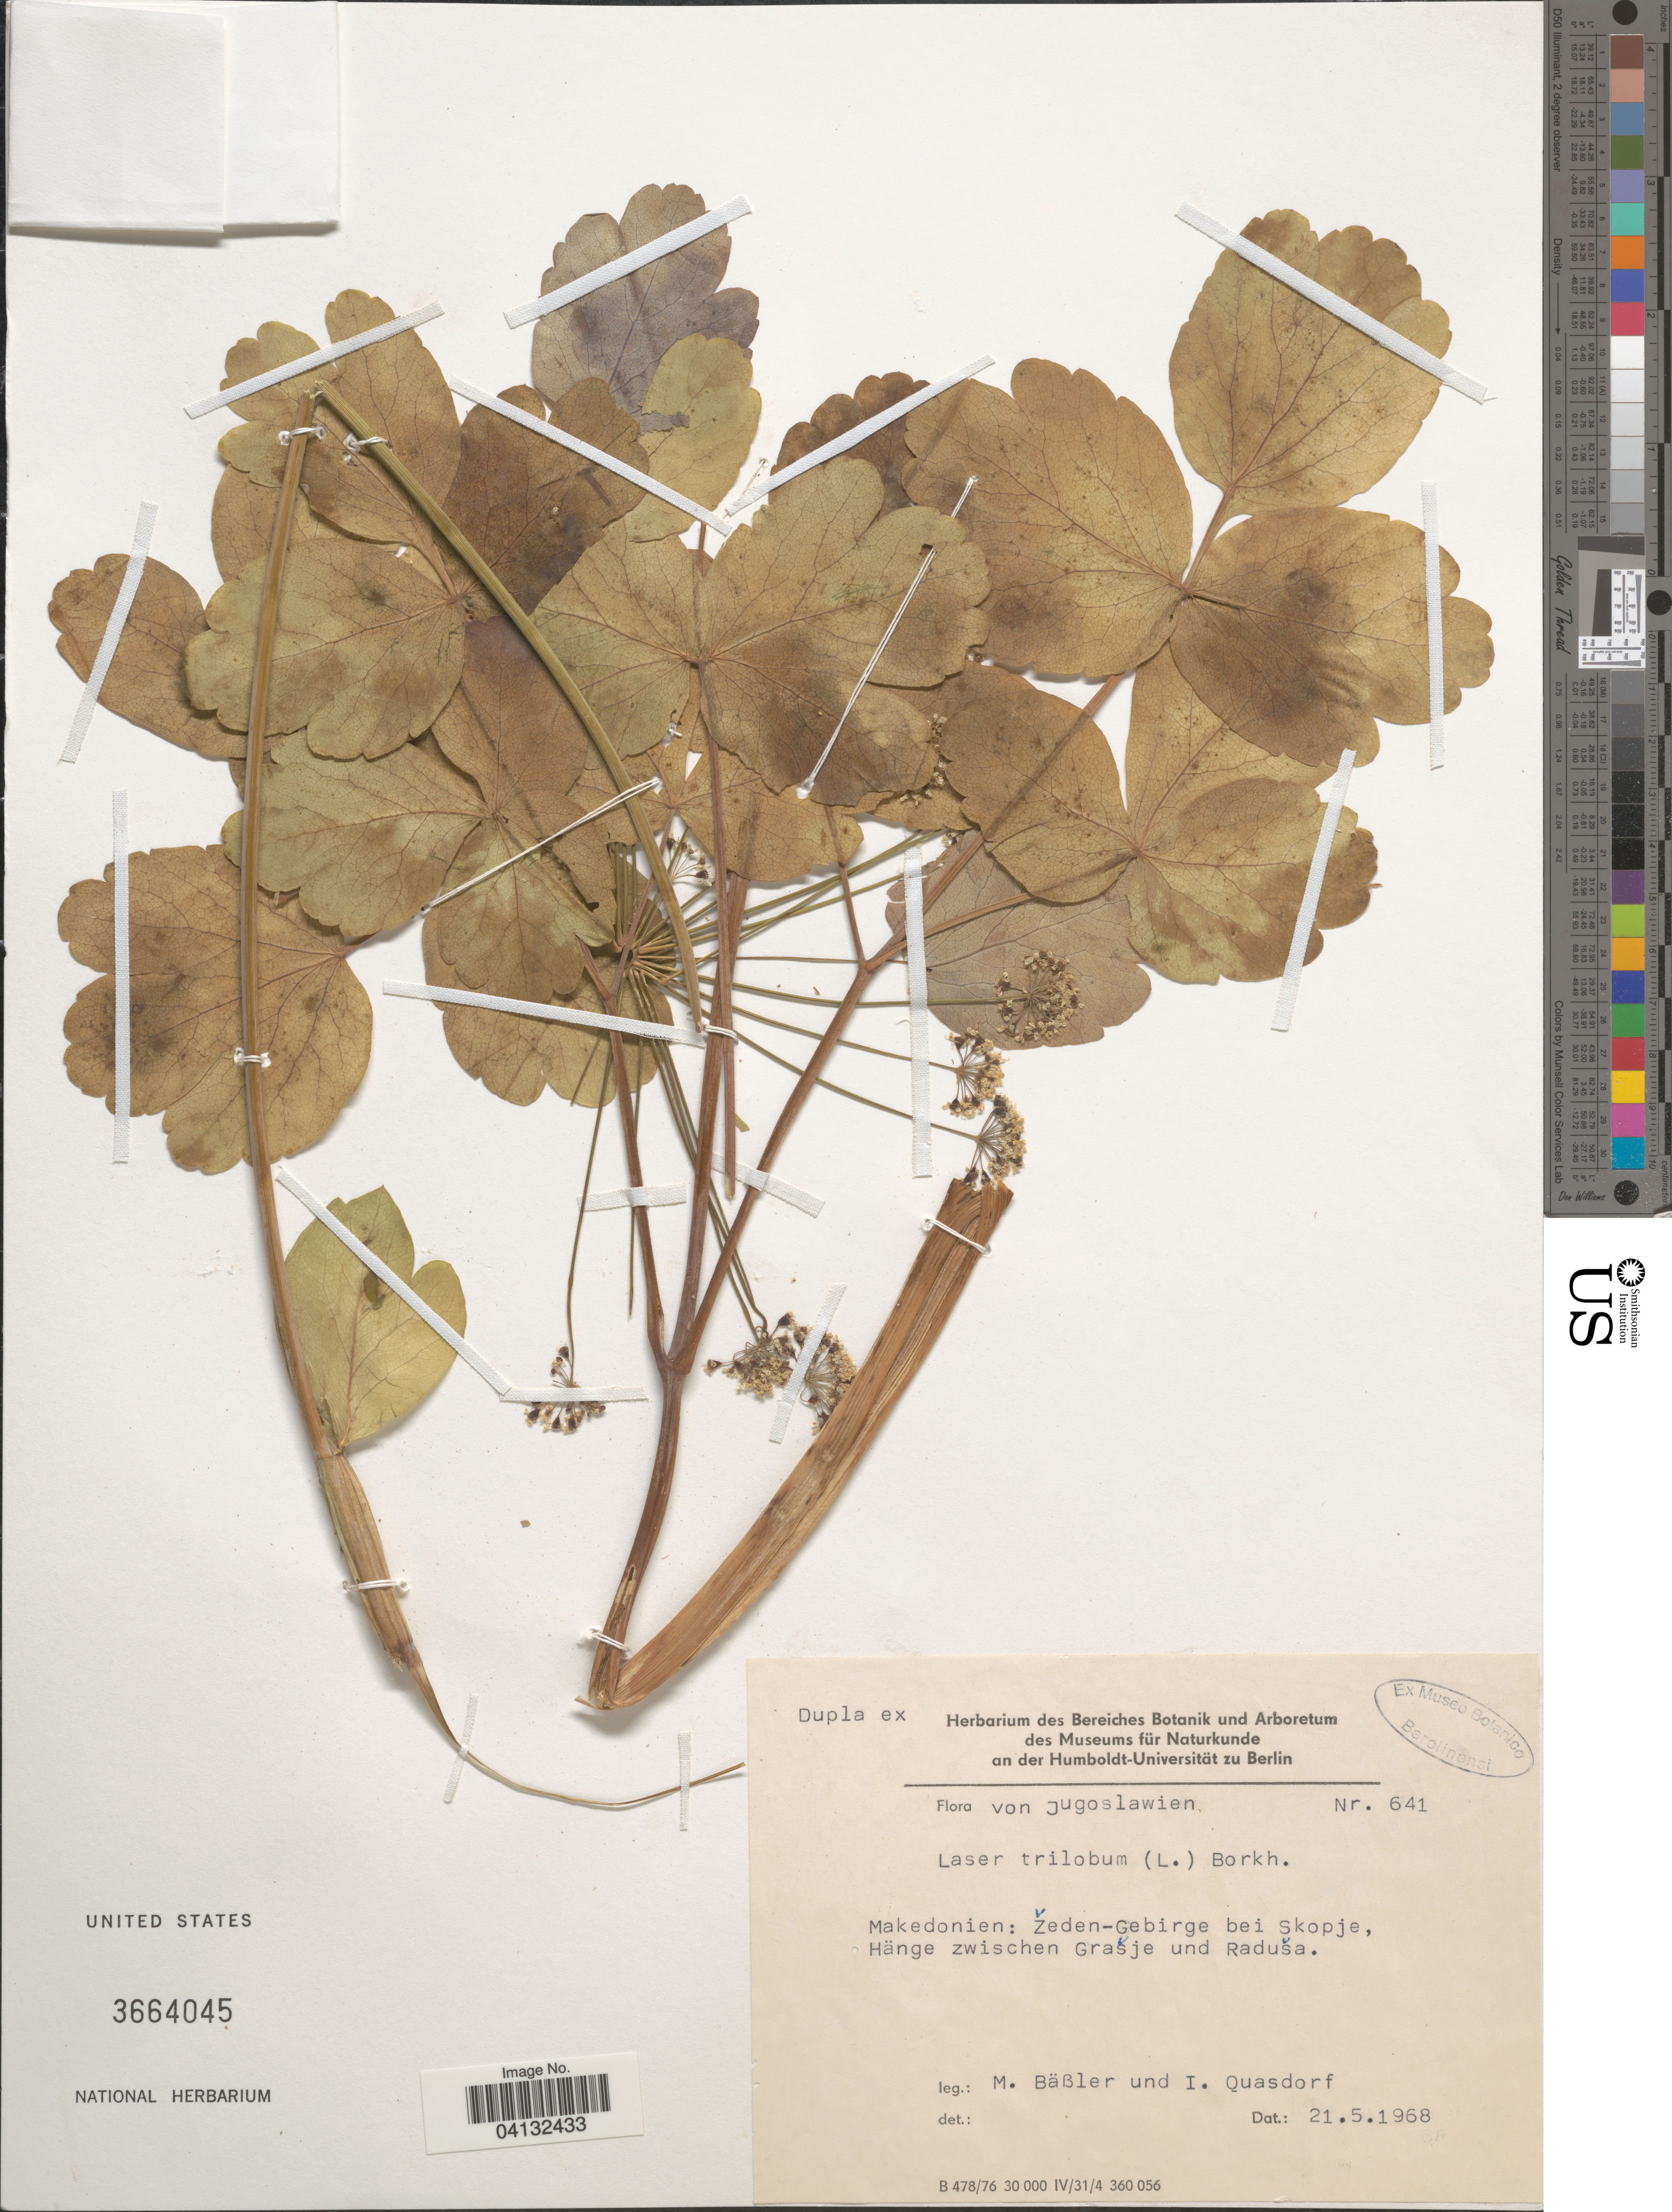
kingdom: Plantae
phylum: Tracheophyta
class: Magnoliopsida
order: Apiales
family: Apiaceae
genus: Laser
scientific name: Laser trilobum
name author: (L.) Borkh.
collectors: M. Bässler & I. Quasdorf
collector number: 641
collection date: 1968-05-21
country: North Macedonia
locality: Makedonien: Žeden-Gebirge bei Skopje, Hänge zwischen Grašje und Raduša.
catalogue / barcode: US 3664045